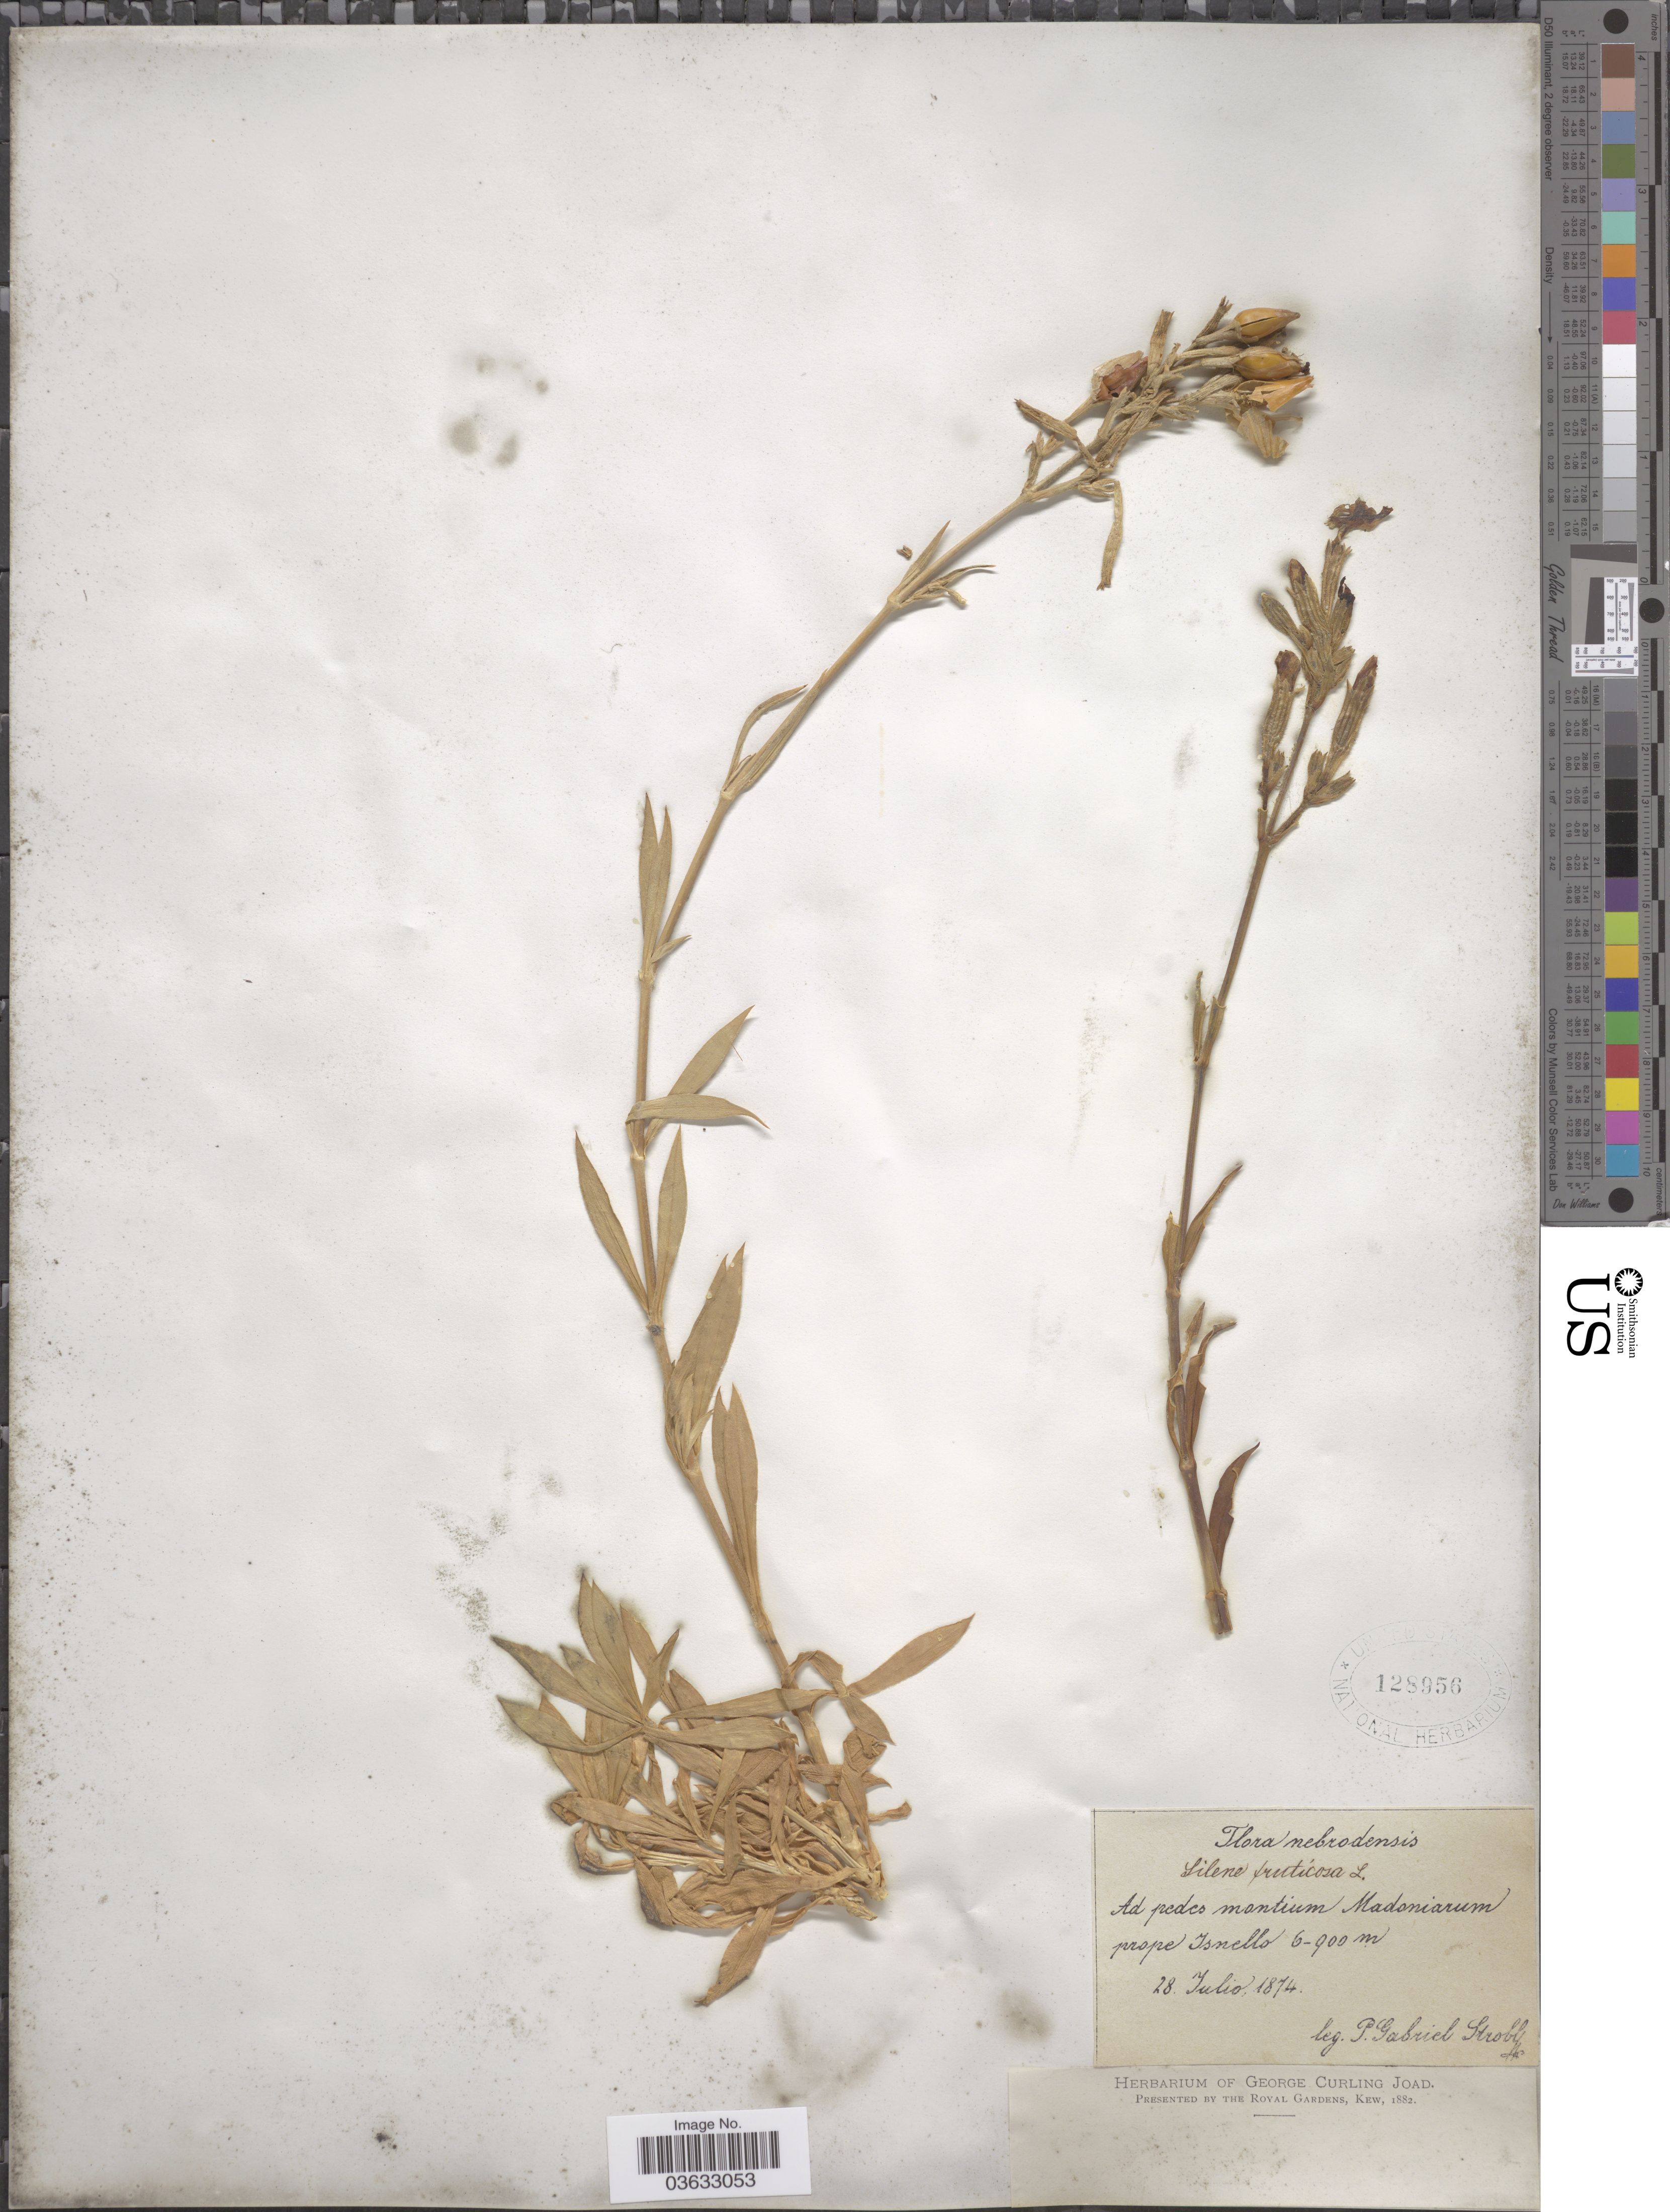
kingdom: Plantae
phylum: Tracheophyta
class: Magnoliopsida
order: Caryophyllales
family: Caryophyllaceae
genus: Silene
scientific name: Silene fruticosa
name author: L.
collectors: P. G. Strobl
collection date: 1874-07-28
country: Italy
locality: Nebrodensis. Ad pedes montium Madoniarum prope Isnello.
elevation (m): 600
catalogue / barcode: US 128956